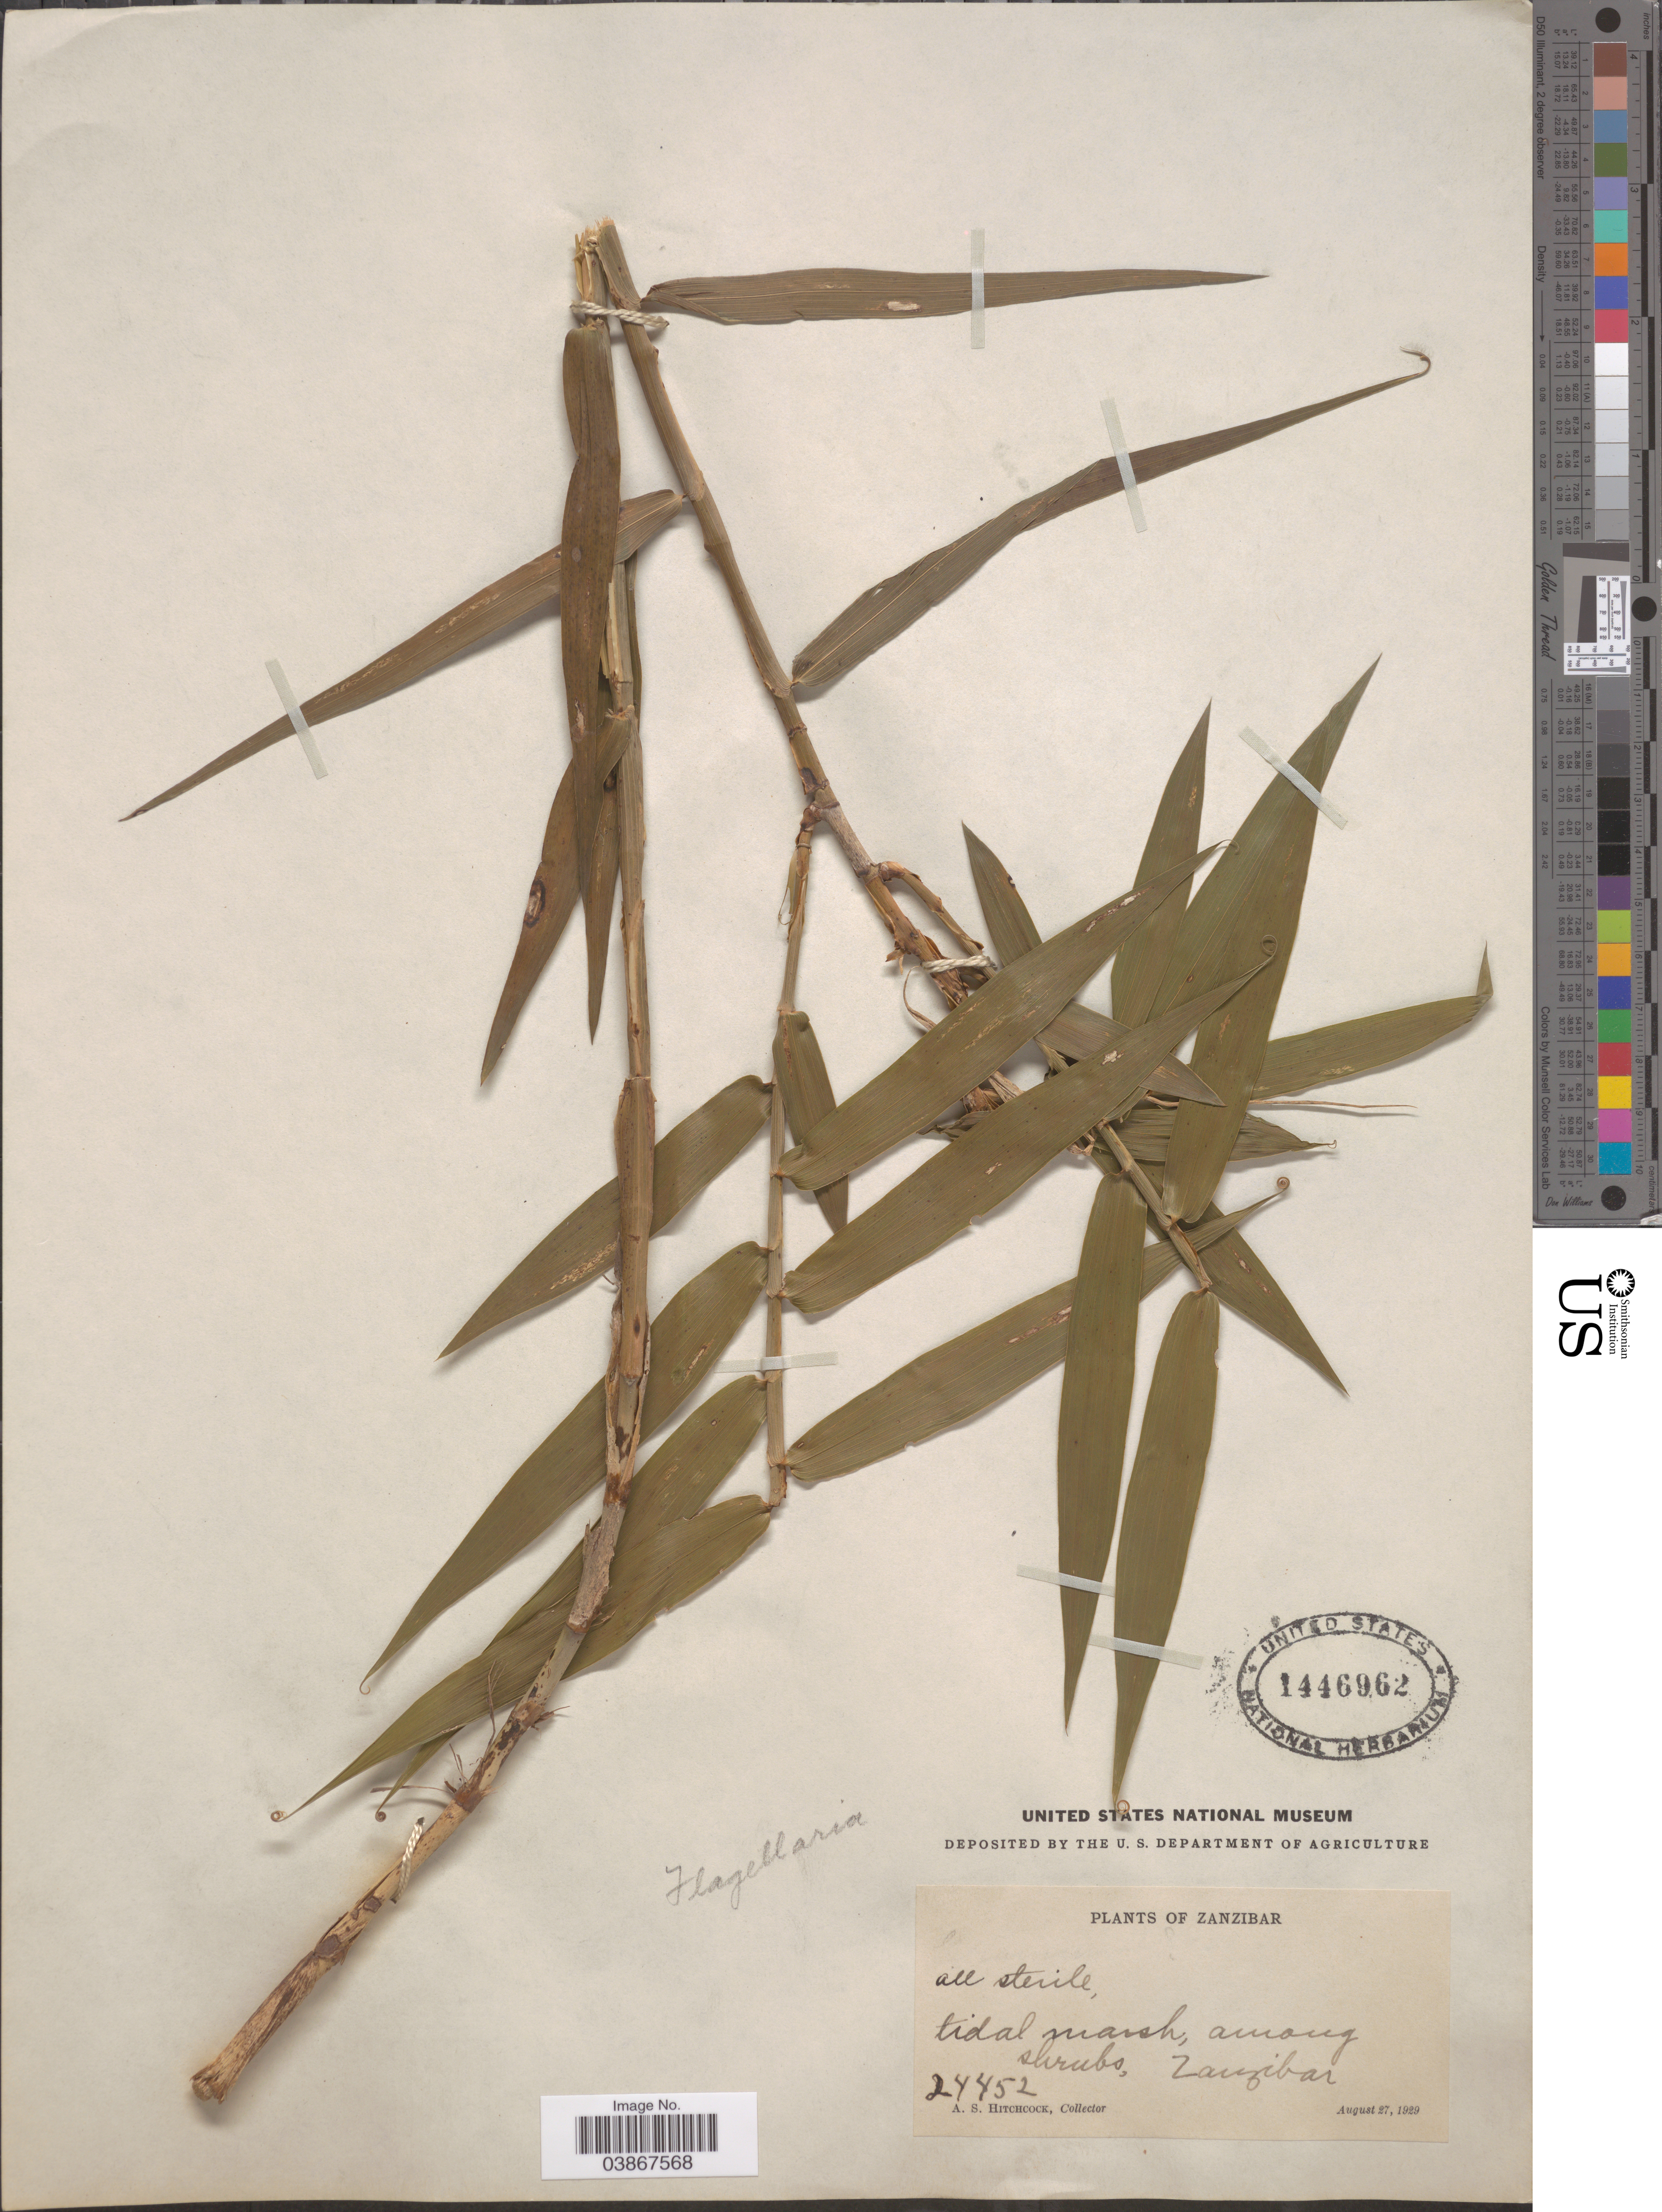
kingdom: Plantae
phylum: Tracheophyta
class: Liliopsida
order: Poales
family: Flagellariaceae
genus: Flagellaria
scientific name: Flagellaria sp.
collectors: A. S. Hitchcock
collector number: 24452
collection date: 1929-08-27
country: Tanzania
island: Zanzibar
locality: Zanzibar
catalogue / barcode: US 1446962